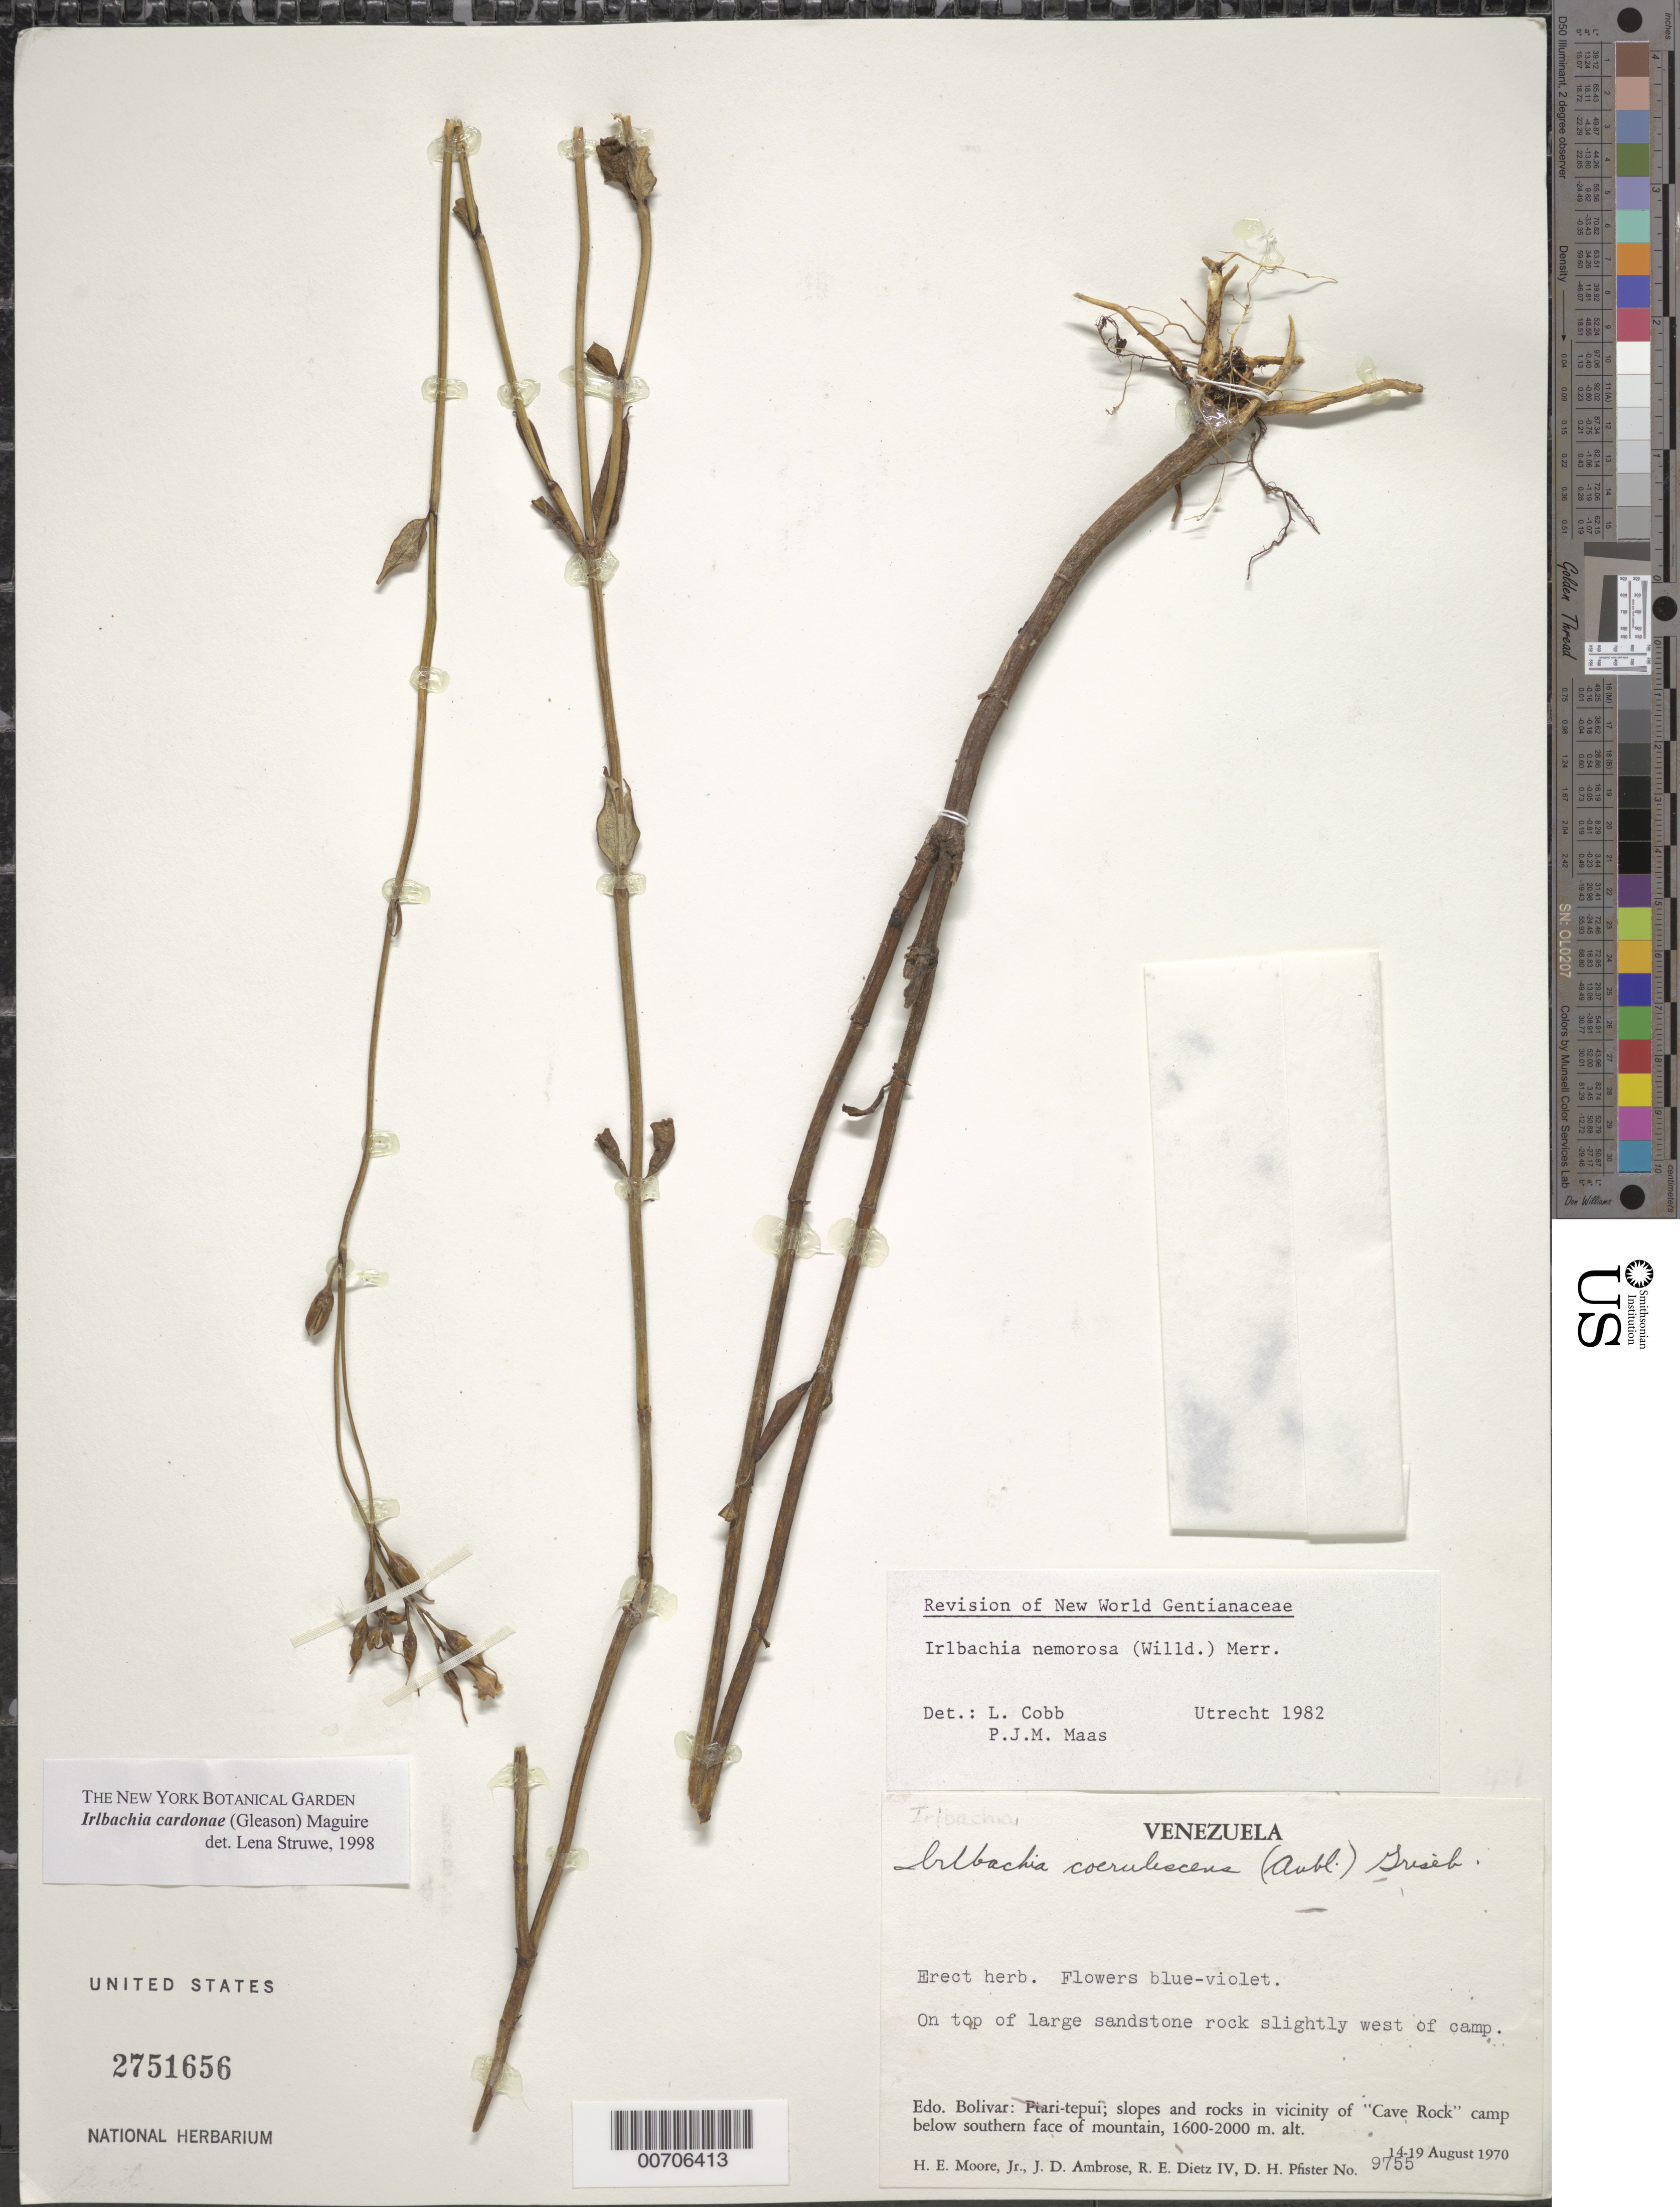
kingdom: Plantae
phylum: Tracheophyta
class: Magnoliopsida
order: Gentianales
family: Gentianaceae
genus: Irlbachia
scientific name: Irlbachia cardonae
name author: (Gleason) Maguire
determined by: Struwe, L.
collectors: H. E. Moore, J. D. Ambrose, R. Dietz & D. H. Pfister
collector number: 9755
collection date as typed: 14-Aug-70 to 19-Aug-70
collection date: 1970-08-14/1970-08-19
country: Venezuela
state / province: Bolívar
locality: Ptari-tepuí, vicinity of "Cave Rock" camp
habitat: Top of large sandstone rock slightly W of camp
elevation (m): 1600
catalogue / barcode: US 2751656